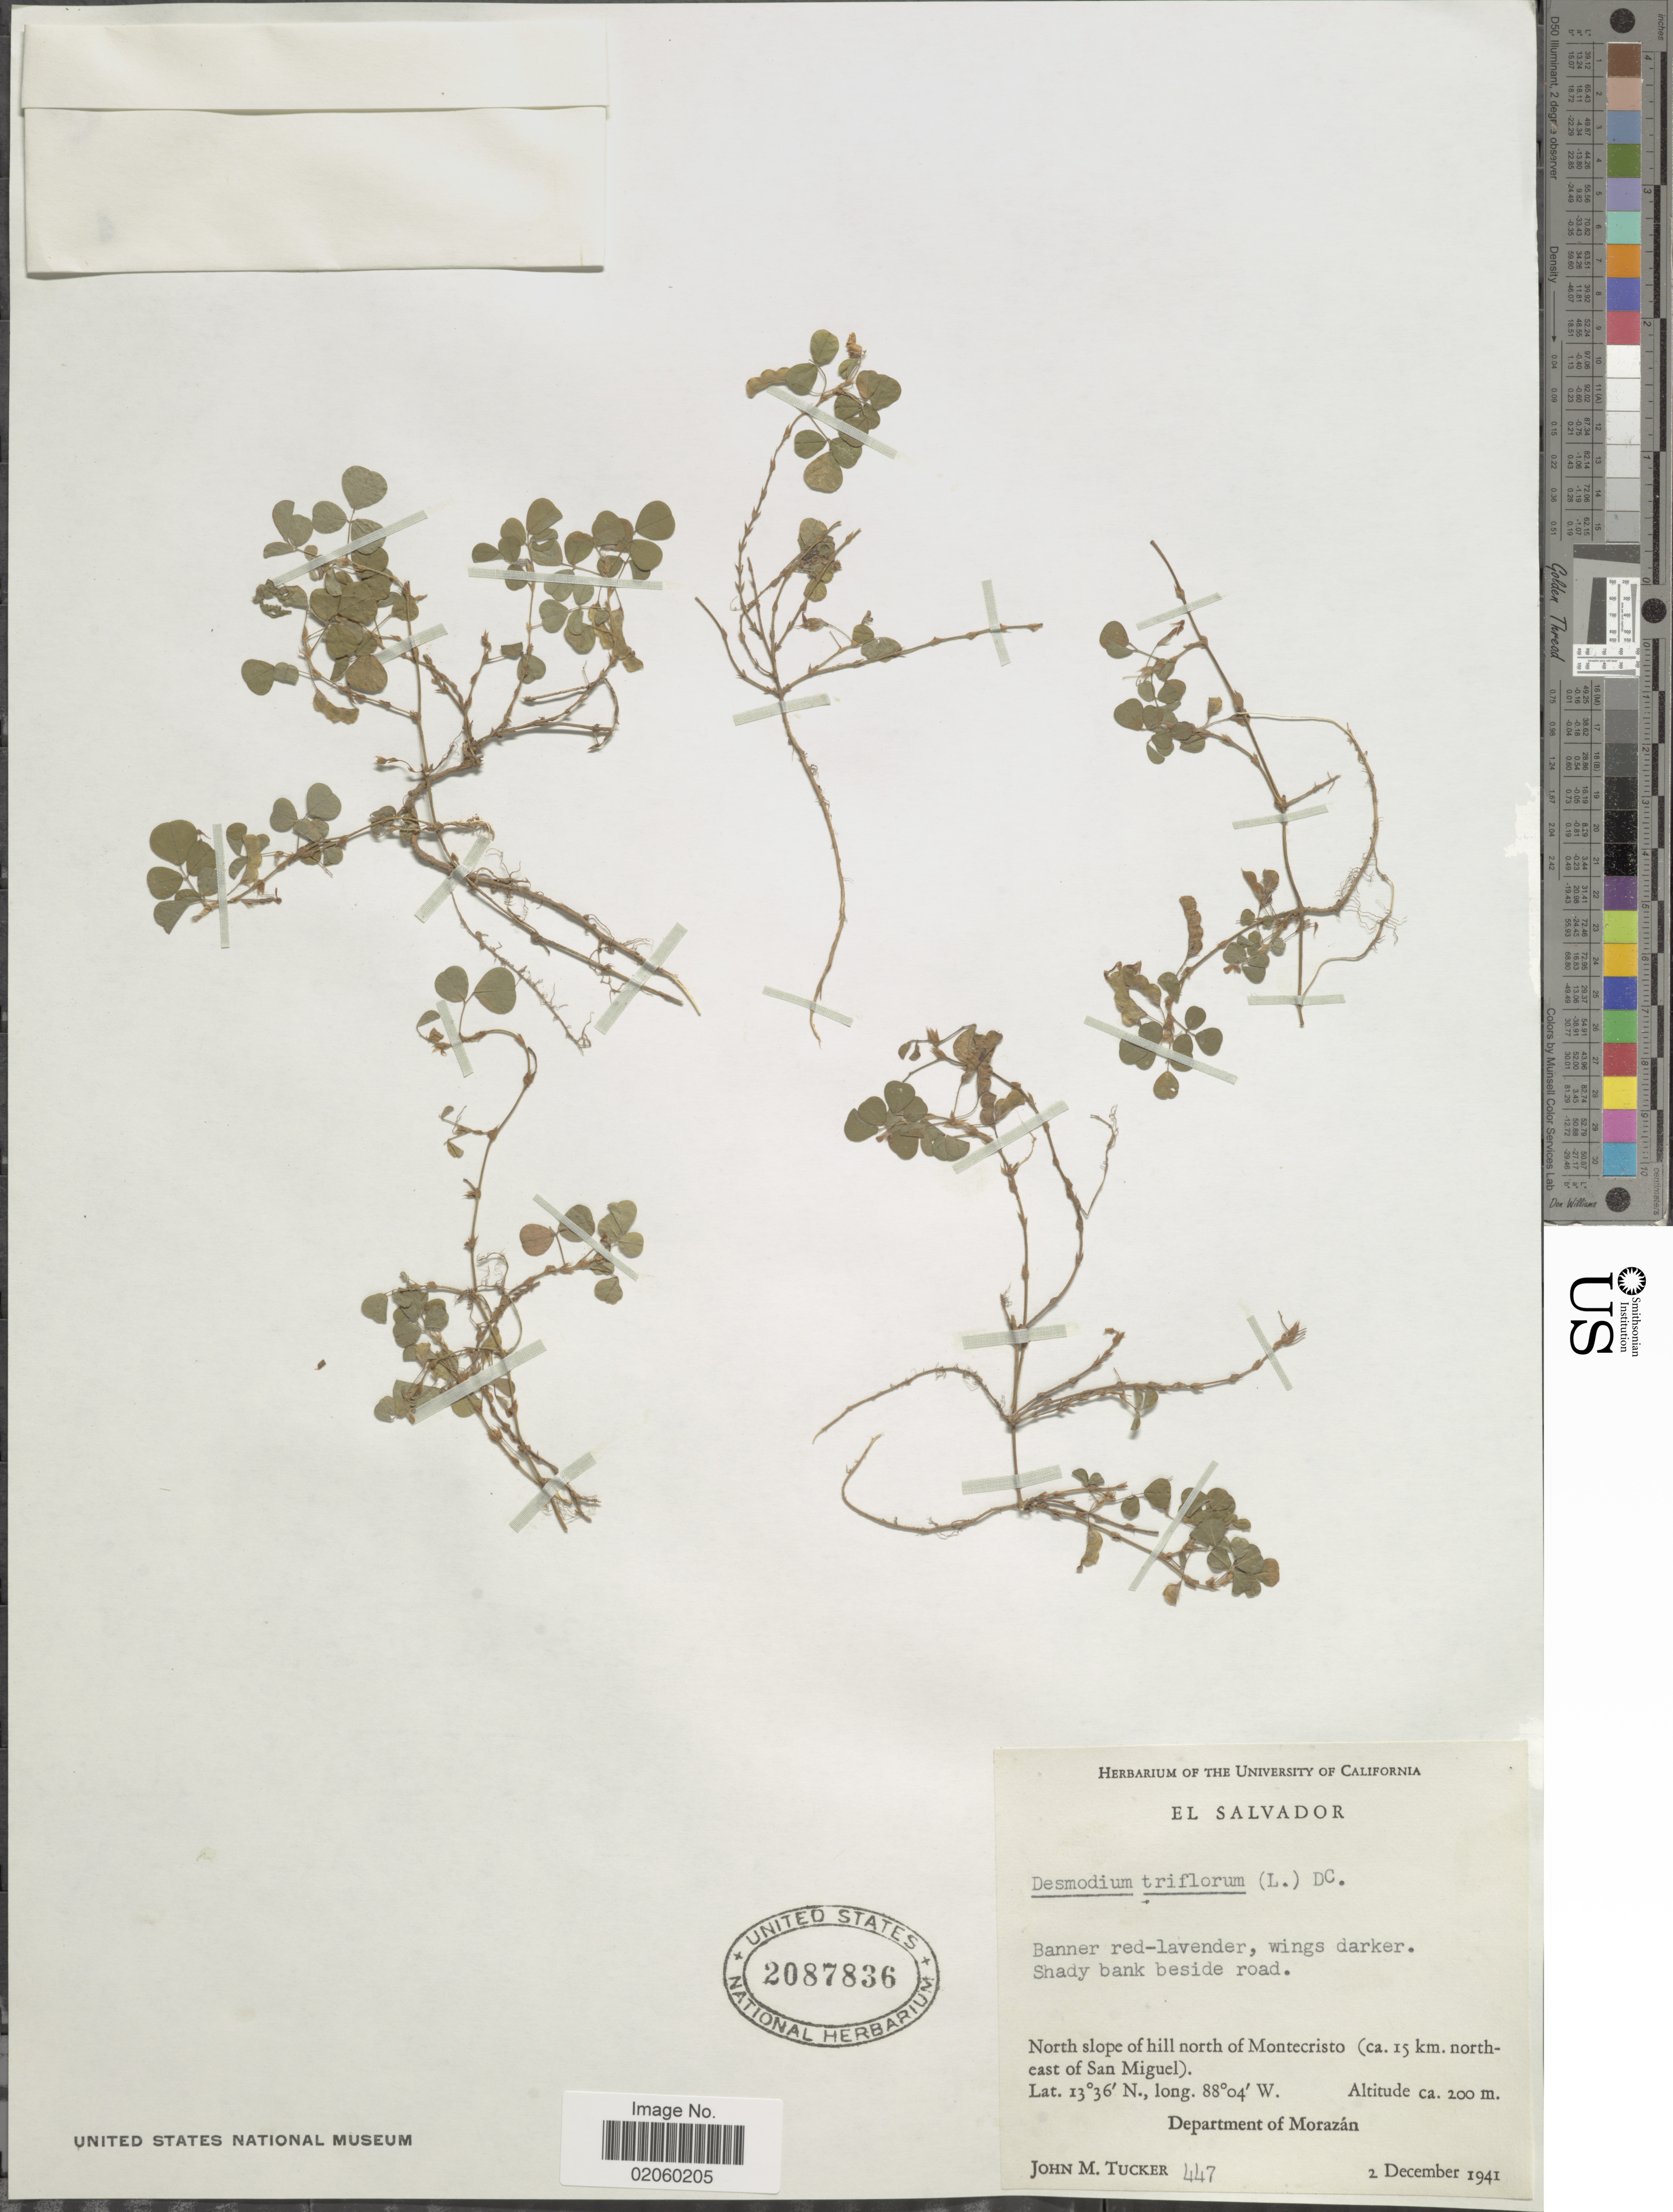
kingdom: Plantae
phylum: Tracheophyta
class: Magnoliopsida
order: Fabales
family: Fabaceae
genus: Grona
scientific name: Grona triflora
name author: (L.) H. Ohashi & K. Ohashi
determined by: Strong, Mark T., (BOT), Smithsonian Institution - National Museum of Natural History (UNITED STATES)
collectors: J. M. Tucker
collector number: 447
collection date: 1941-12-02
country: El Salvador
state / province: Morazan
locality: North slope of hill north of Montecristo (ca. 15 km north east of San Miguel)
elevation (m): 200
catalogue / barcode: US 2087836